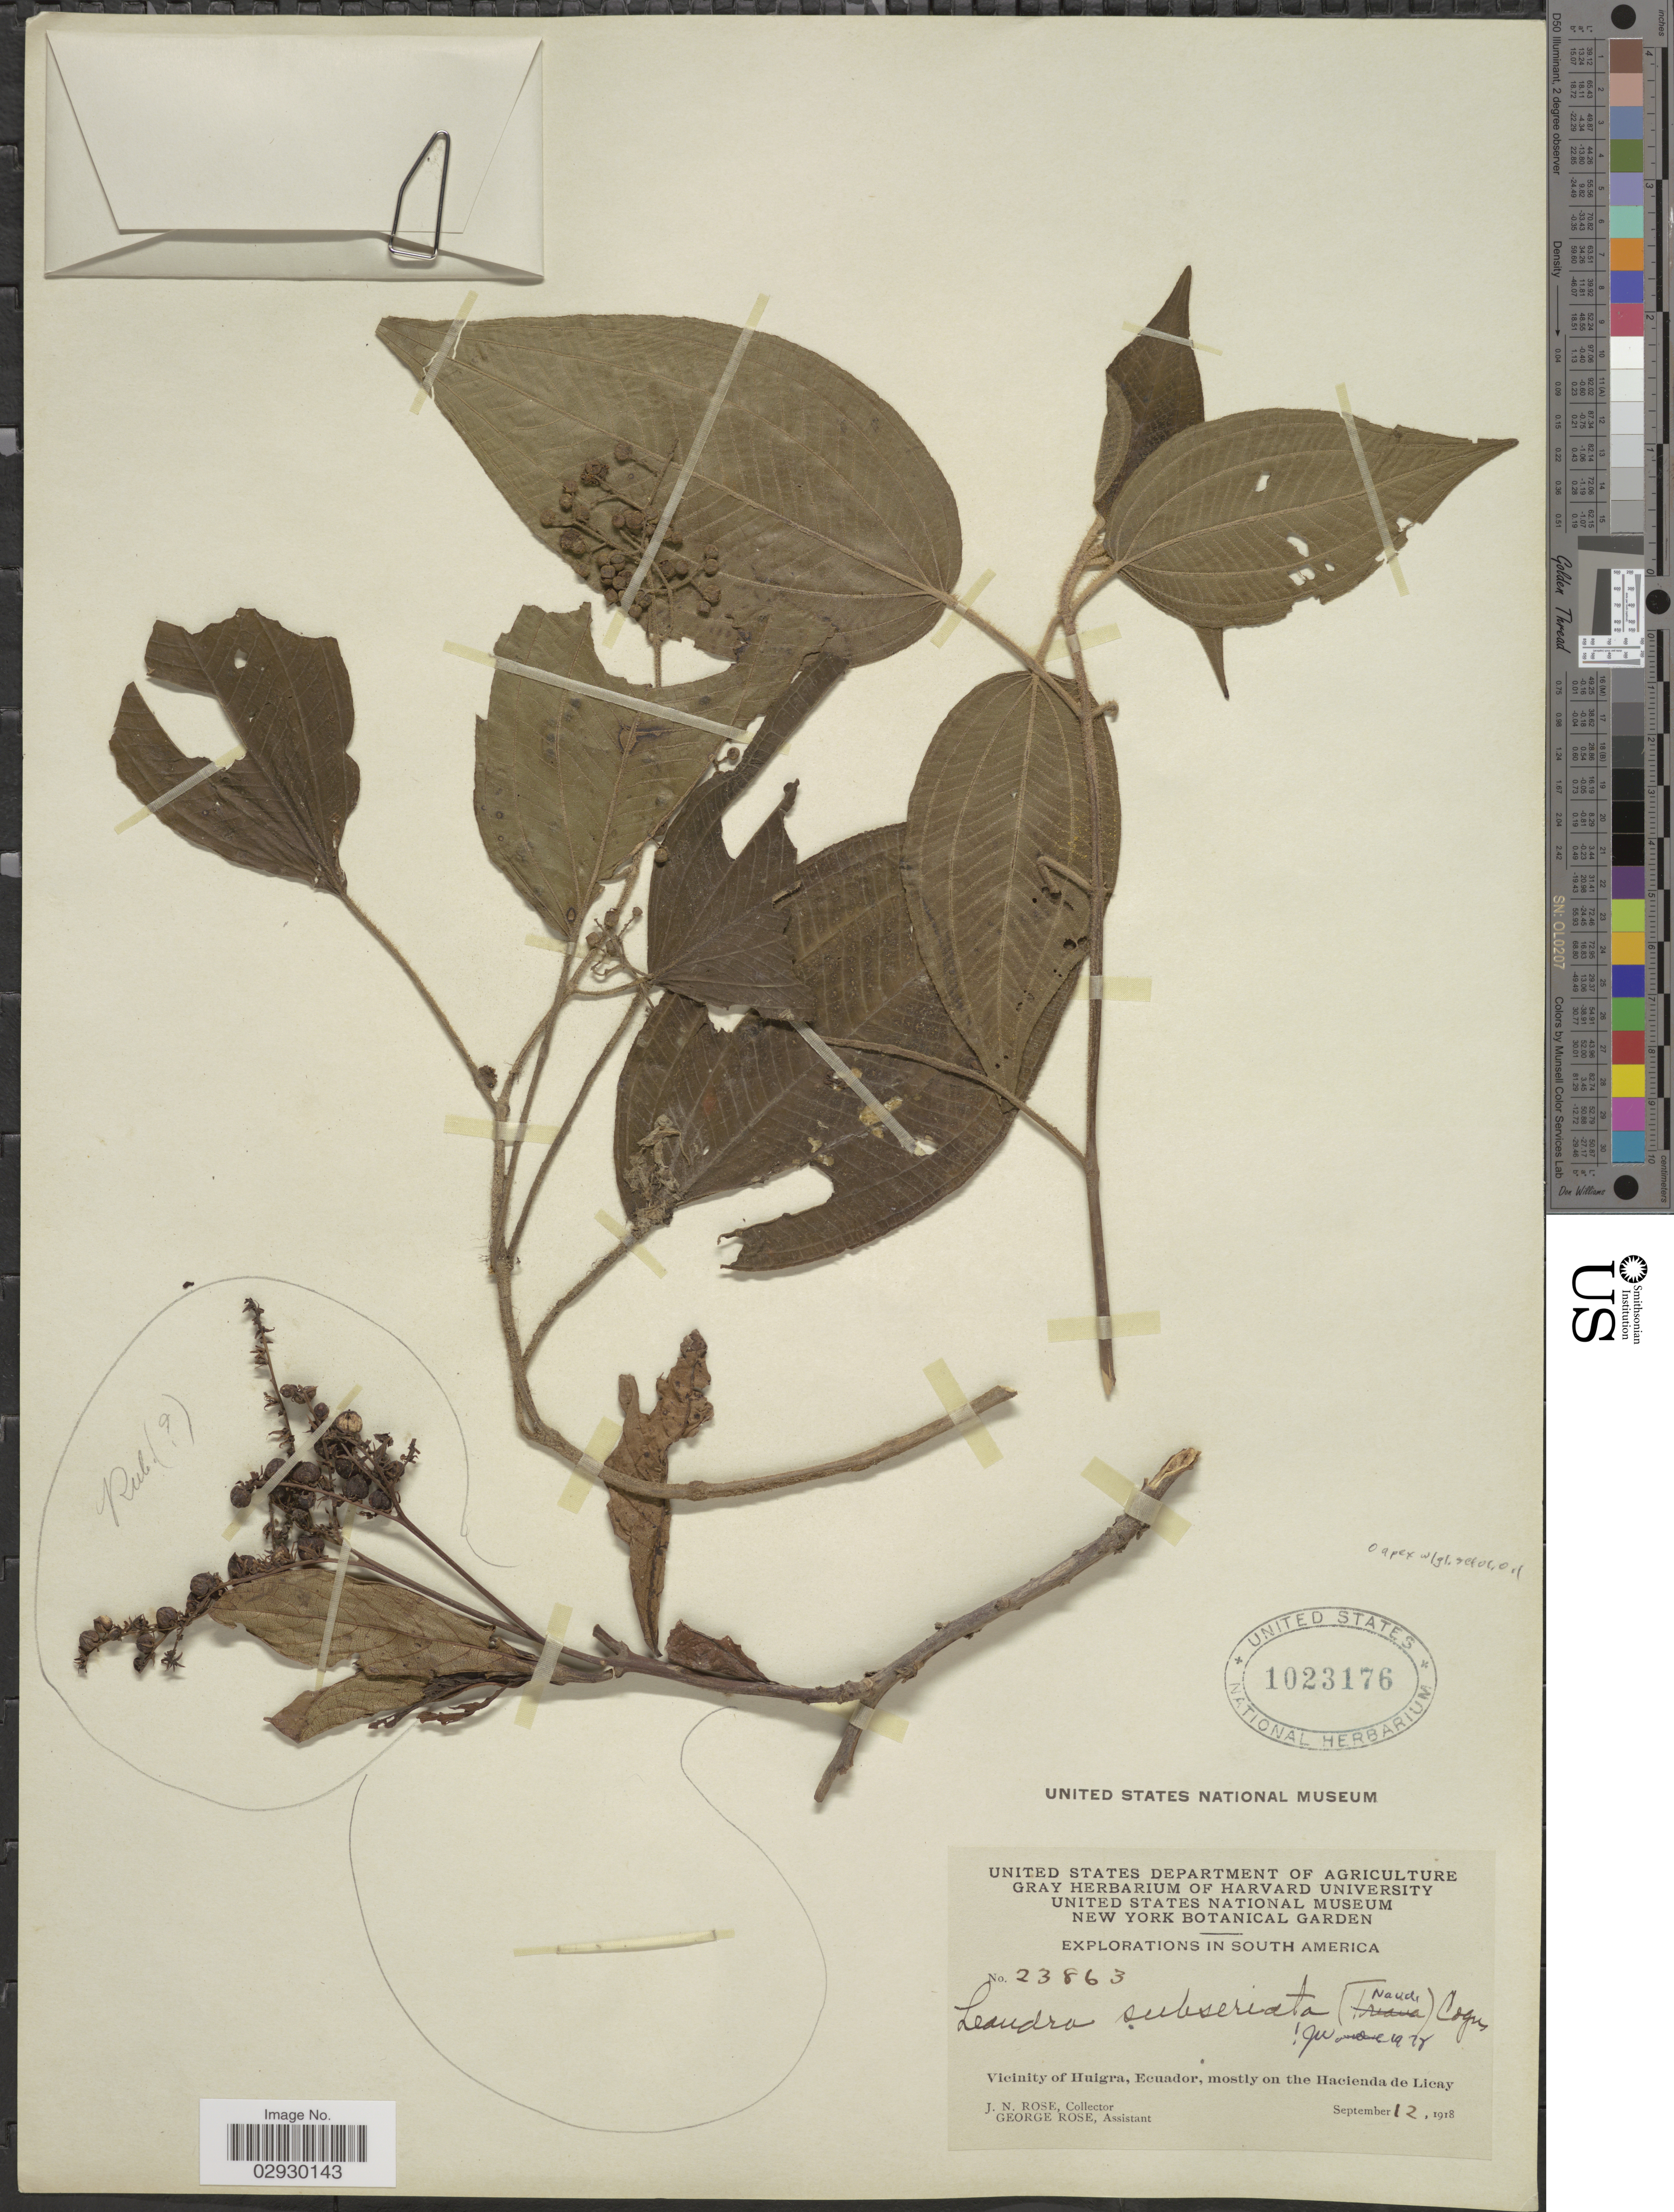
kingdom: Plantae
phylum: Tracheophyta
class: Magnoliopsida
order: Myrtales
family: Melastomataceae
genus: Leandra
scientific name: Leandra subseriata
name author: (Naudin) Cogn.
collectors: J. N. Rose & G. Rose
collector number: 23863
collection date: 1918-09-12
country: Ecuador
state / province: Chimborazo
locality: Vicinity of Huigra, mostly on the Hacienda de Licay.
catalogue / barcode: US 1023176